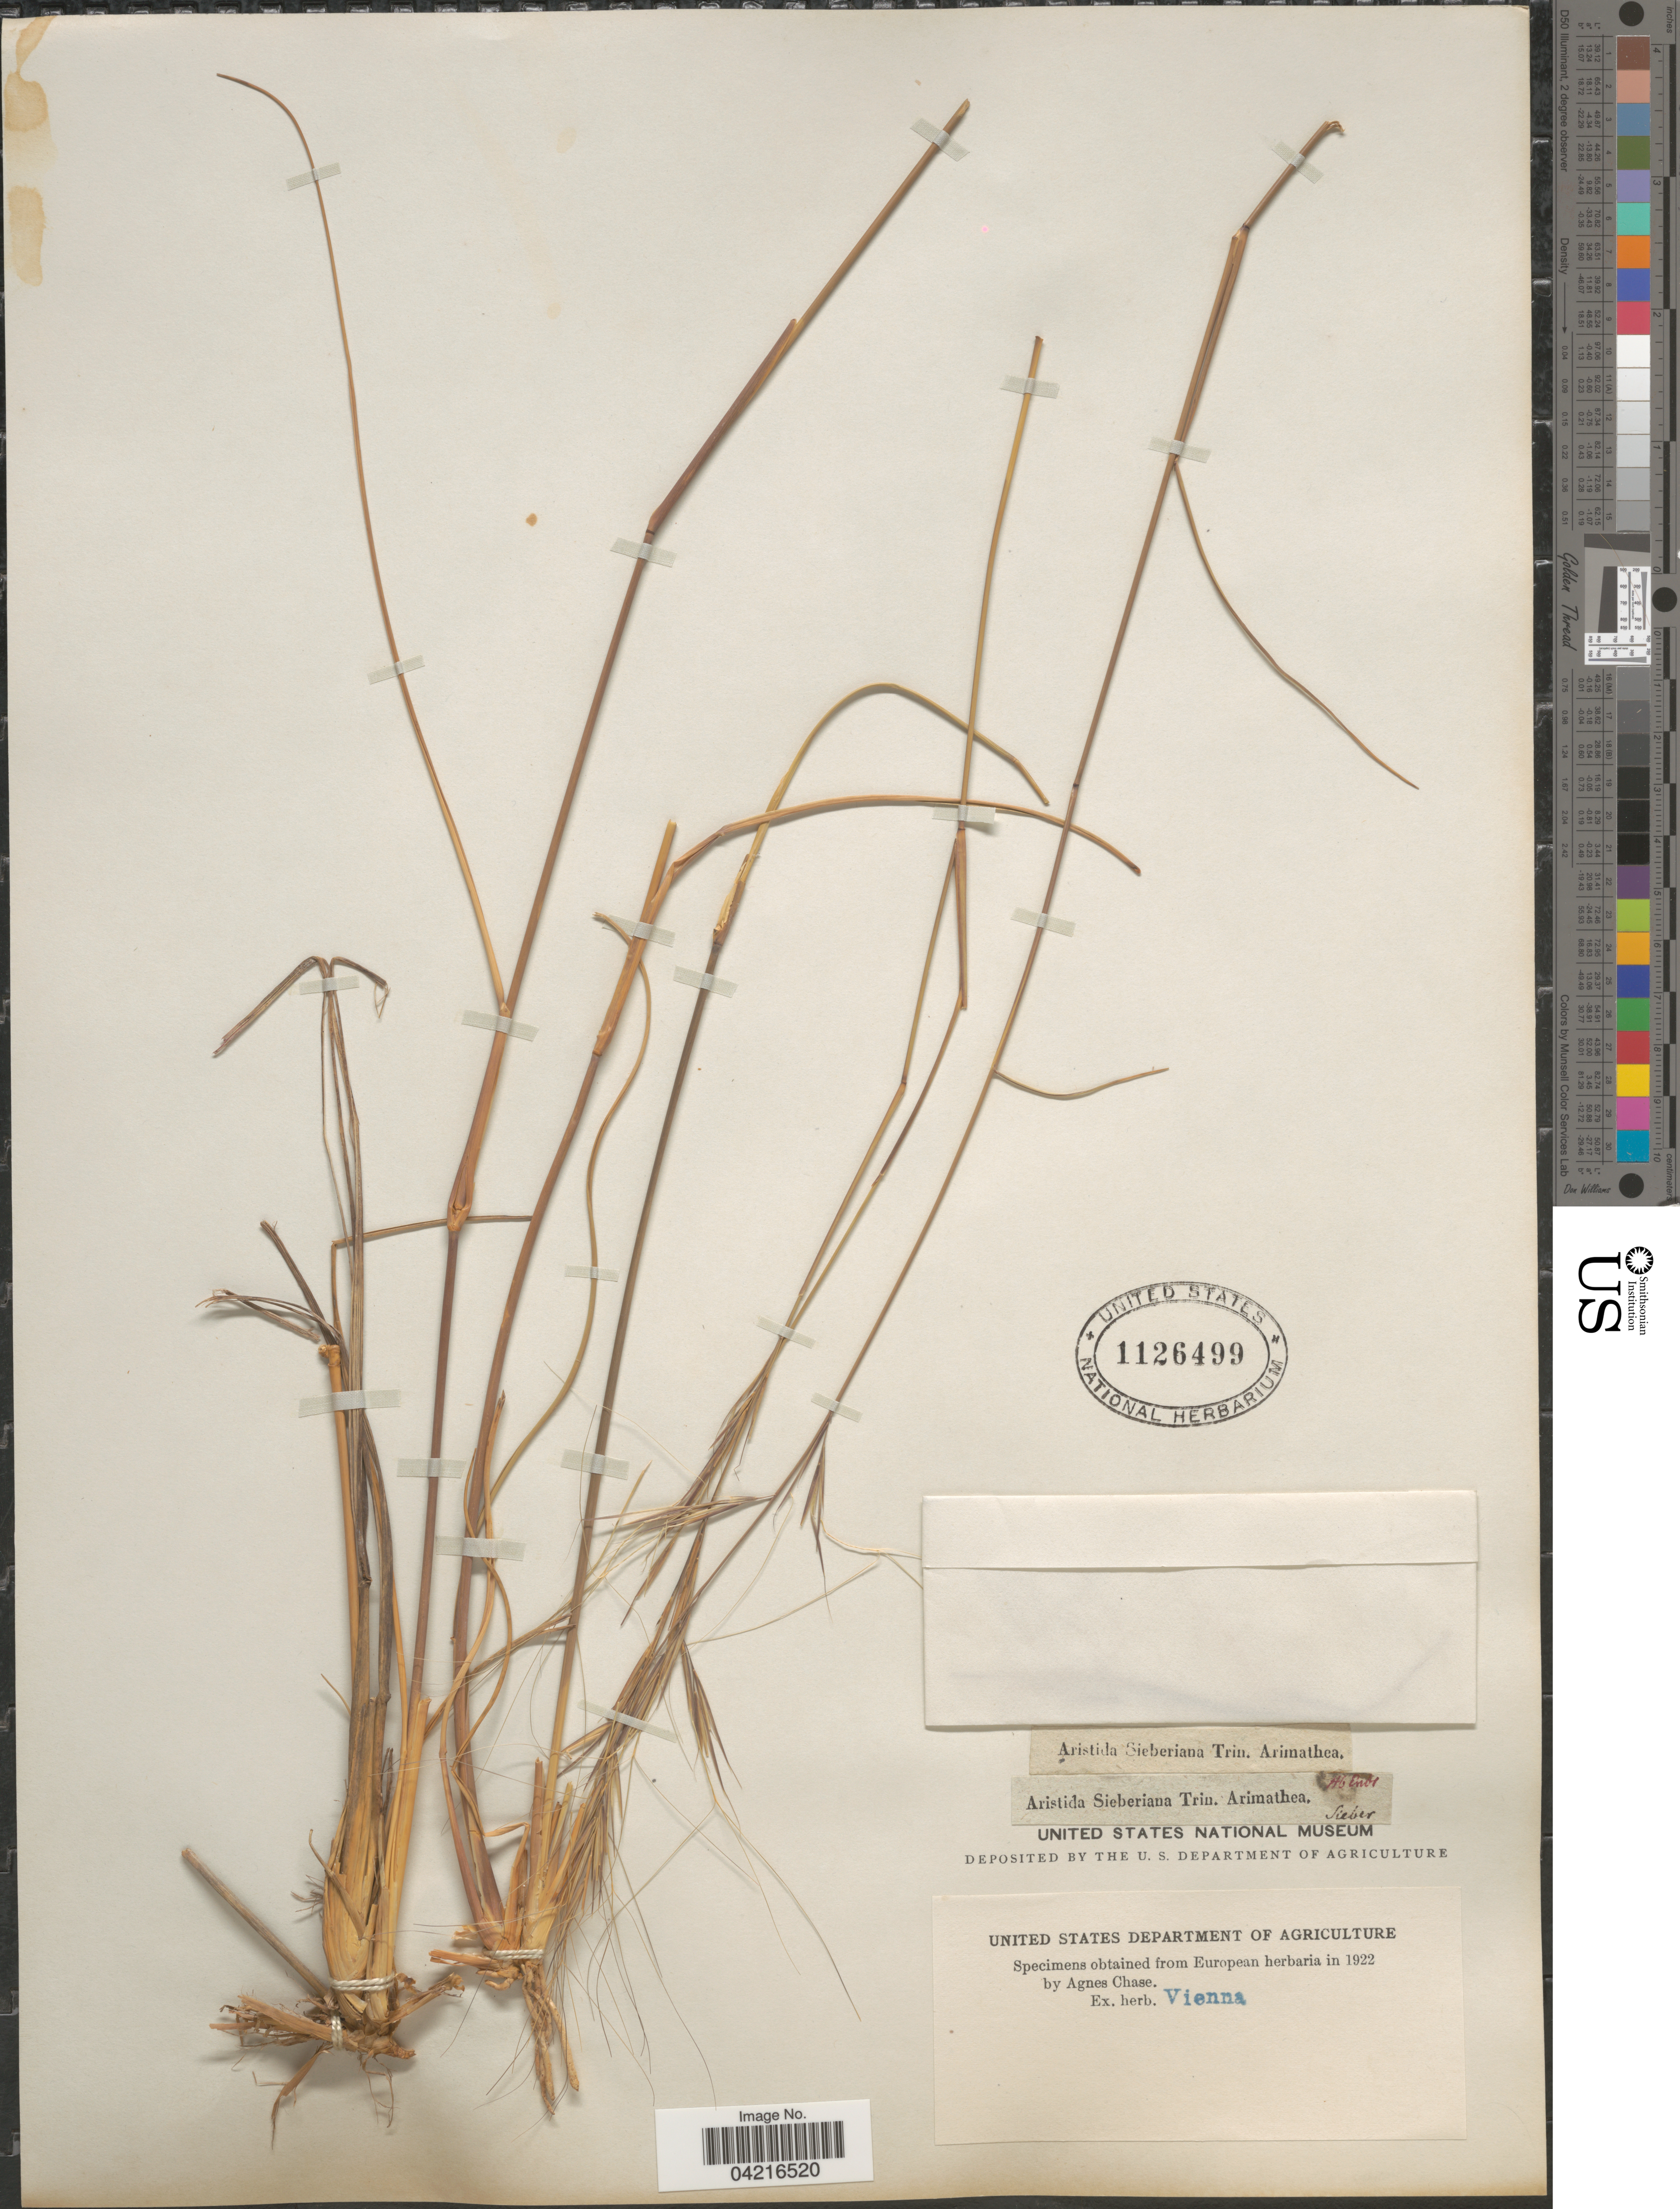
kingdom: Plantae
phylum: Tracheophyta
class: Liliopsida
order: Poales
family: Poaceae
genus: Aristida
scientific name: Aristida sieberiana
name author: Trin. ex Spreng.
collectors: -- Sieber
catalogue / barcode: US 1126499